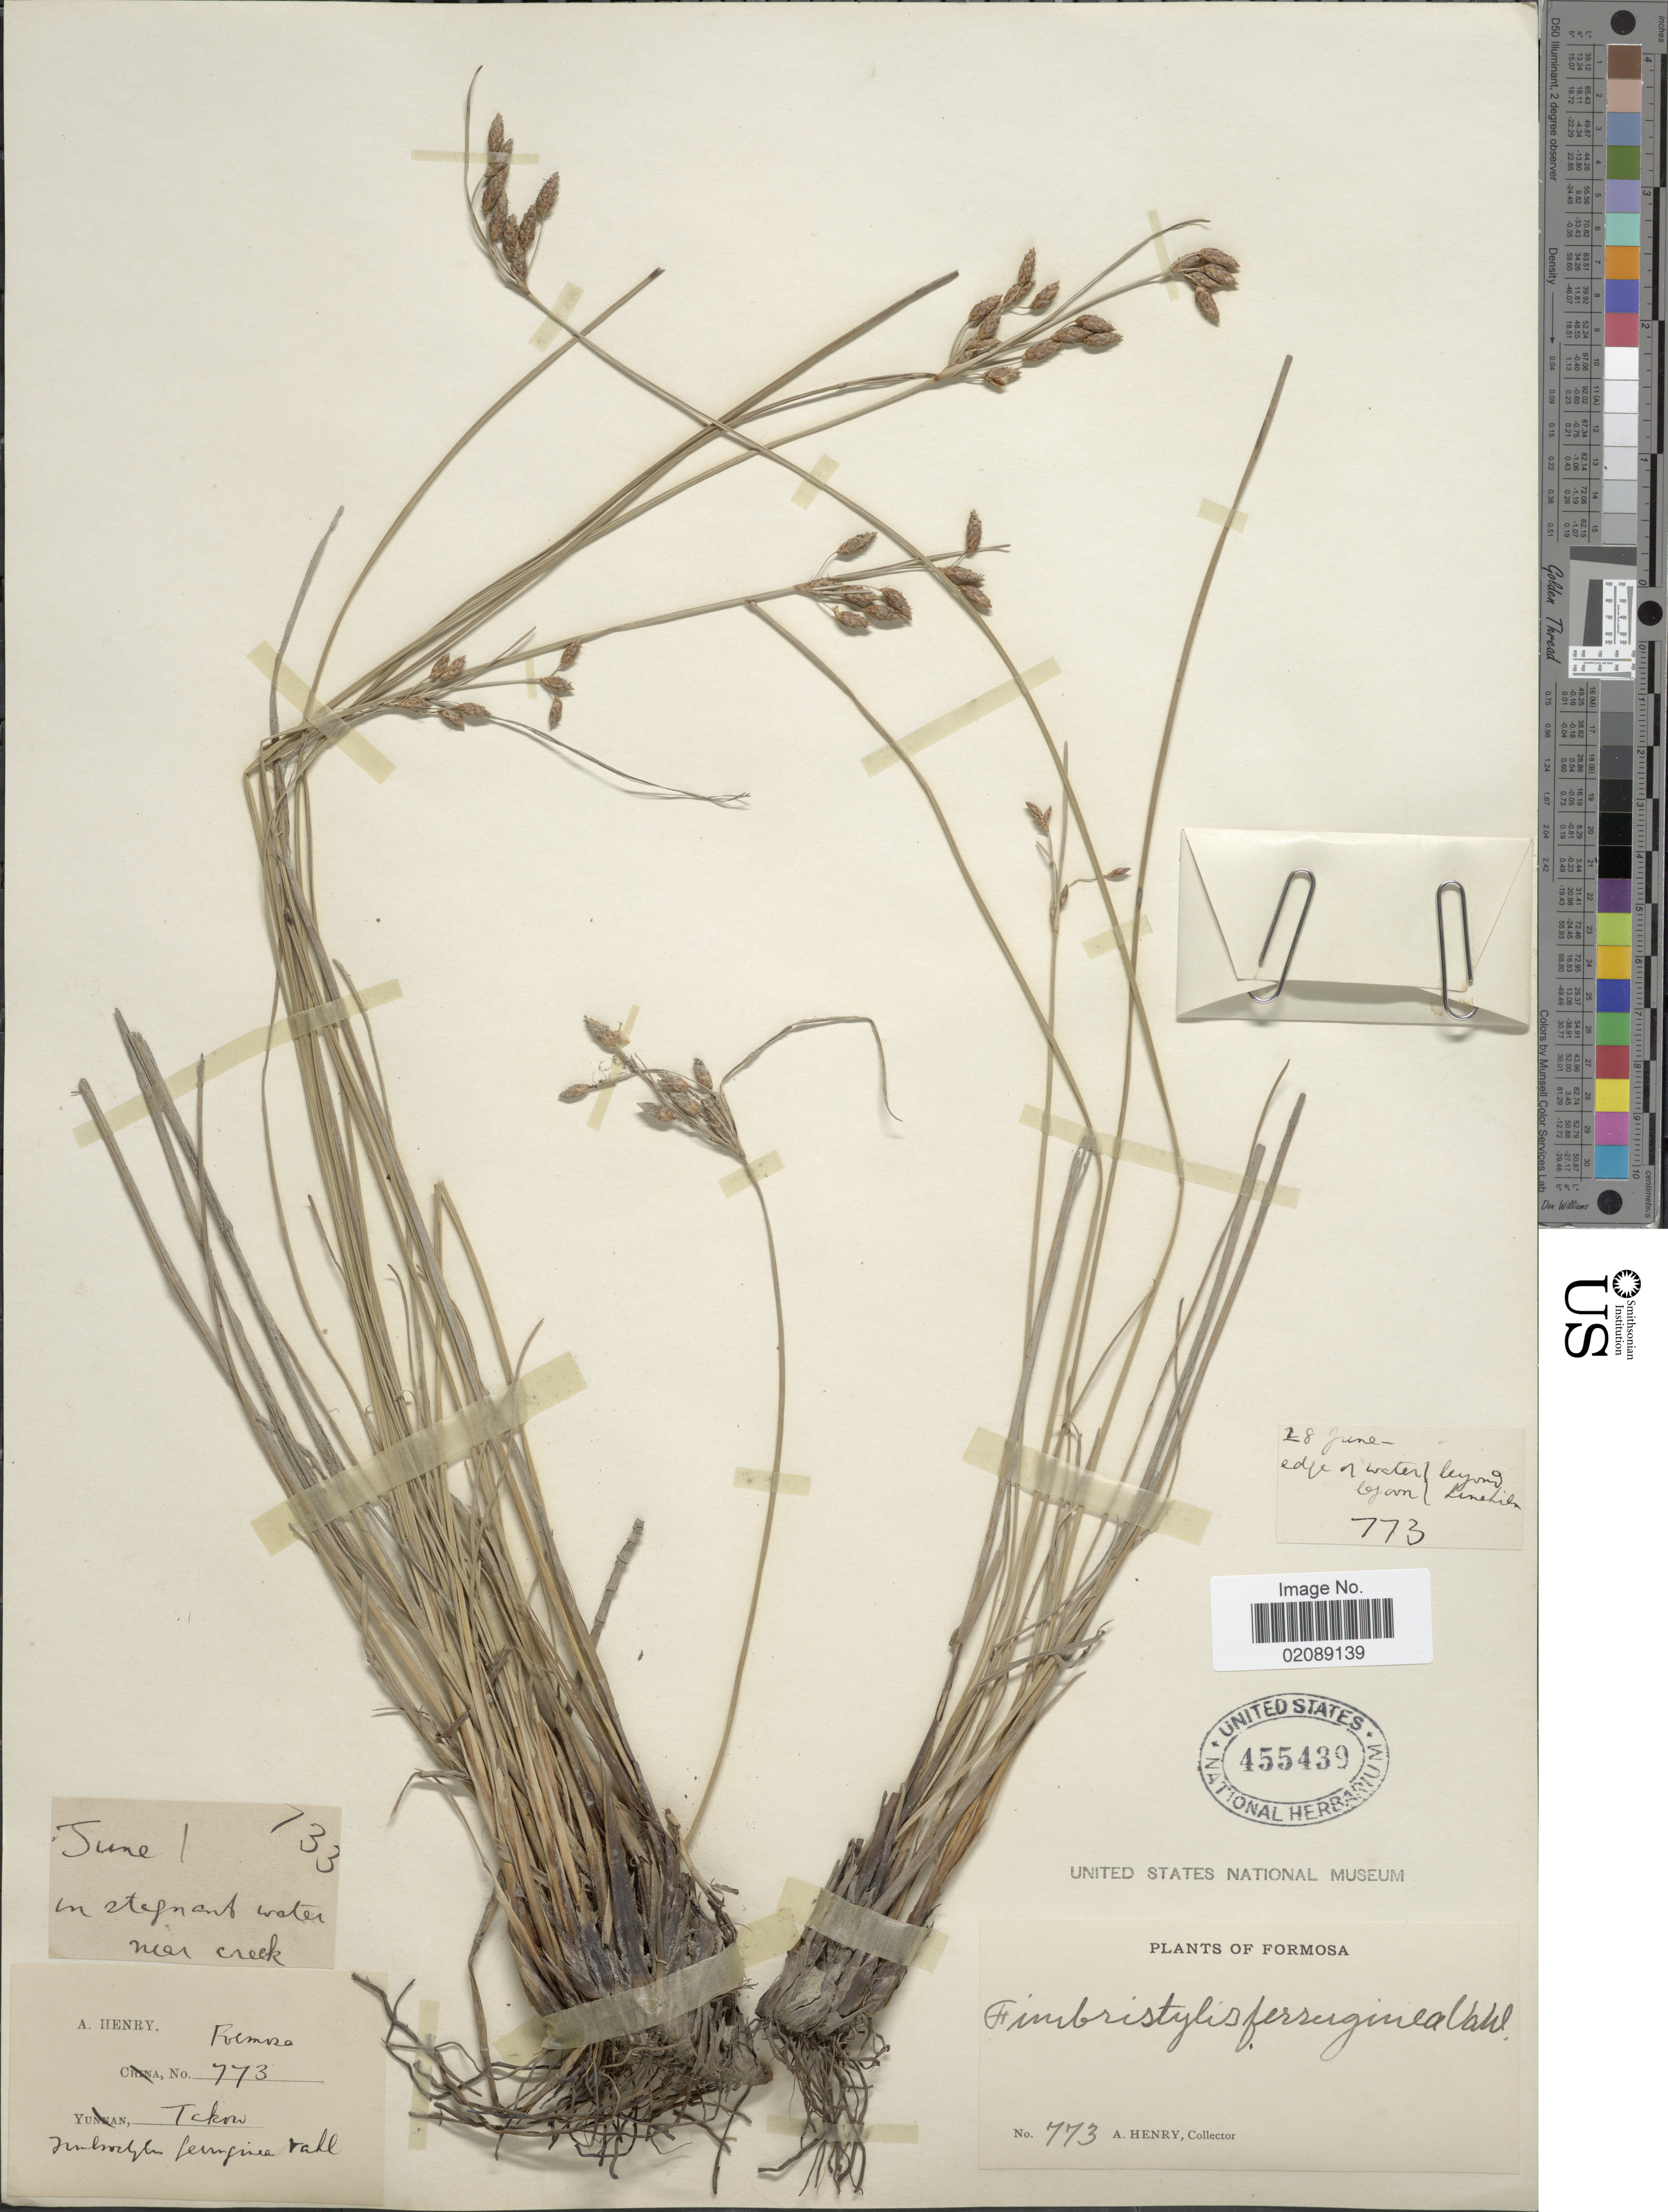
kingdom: Plantae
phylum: Tracheophyta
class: Liliopsida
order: Poales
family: Cyperaceae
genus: Fimbristylis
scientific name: Fimbristylis ferruginea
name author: (L.) Vahl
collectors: A. Henry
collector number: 773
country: Taiwan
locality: Formosa Takow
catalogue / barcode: US 455439